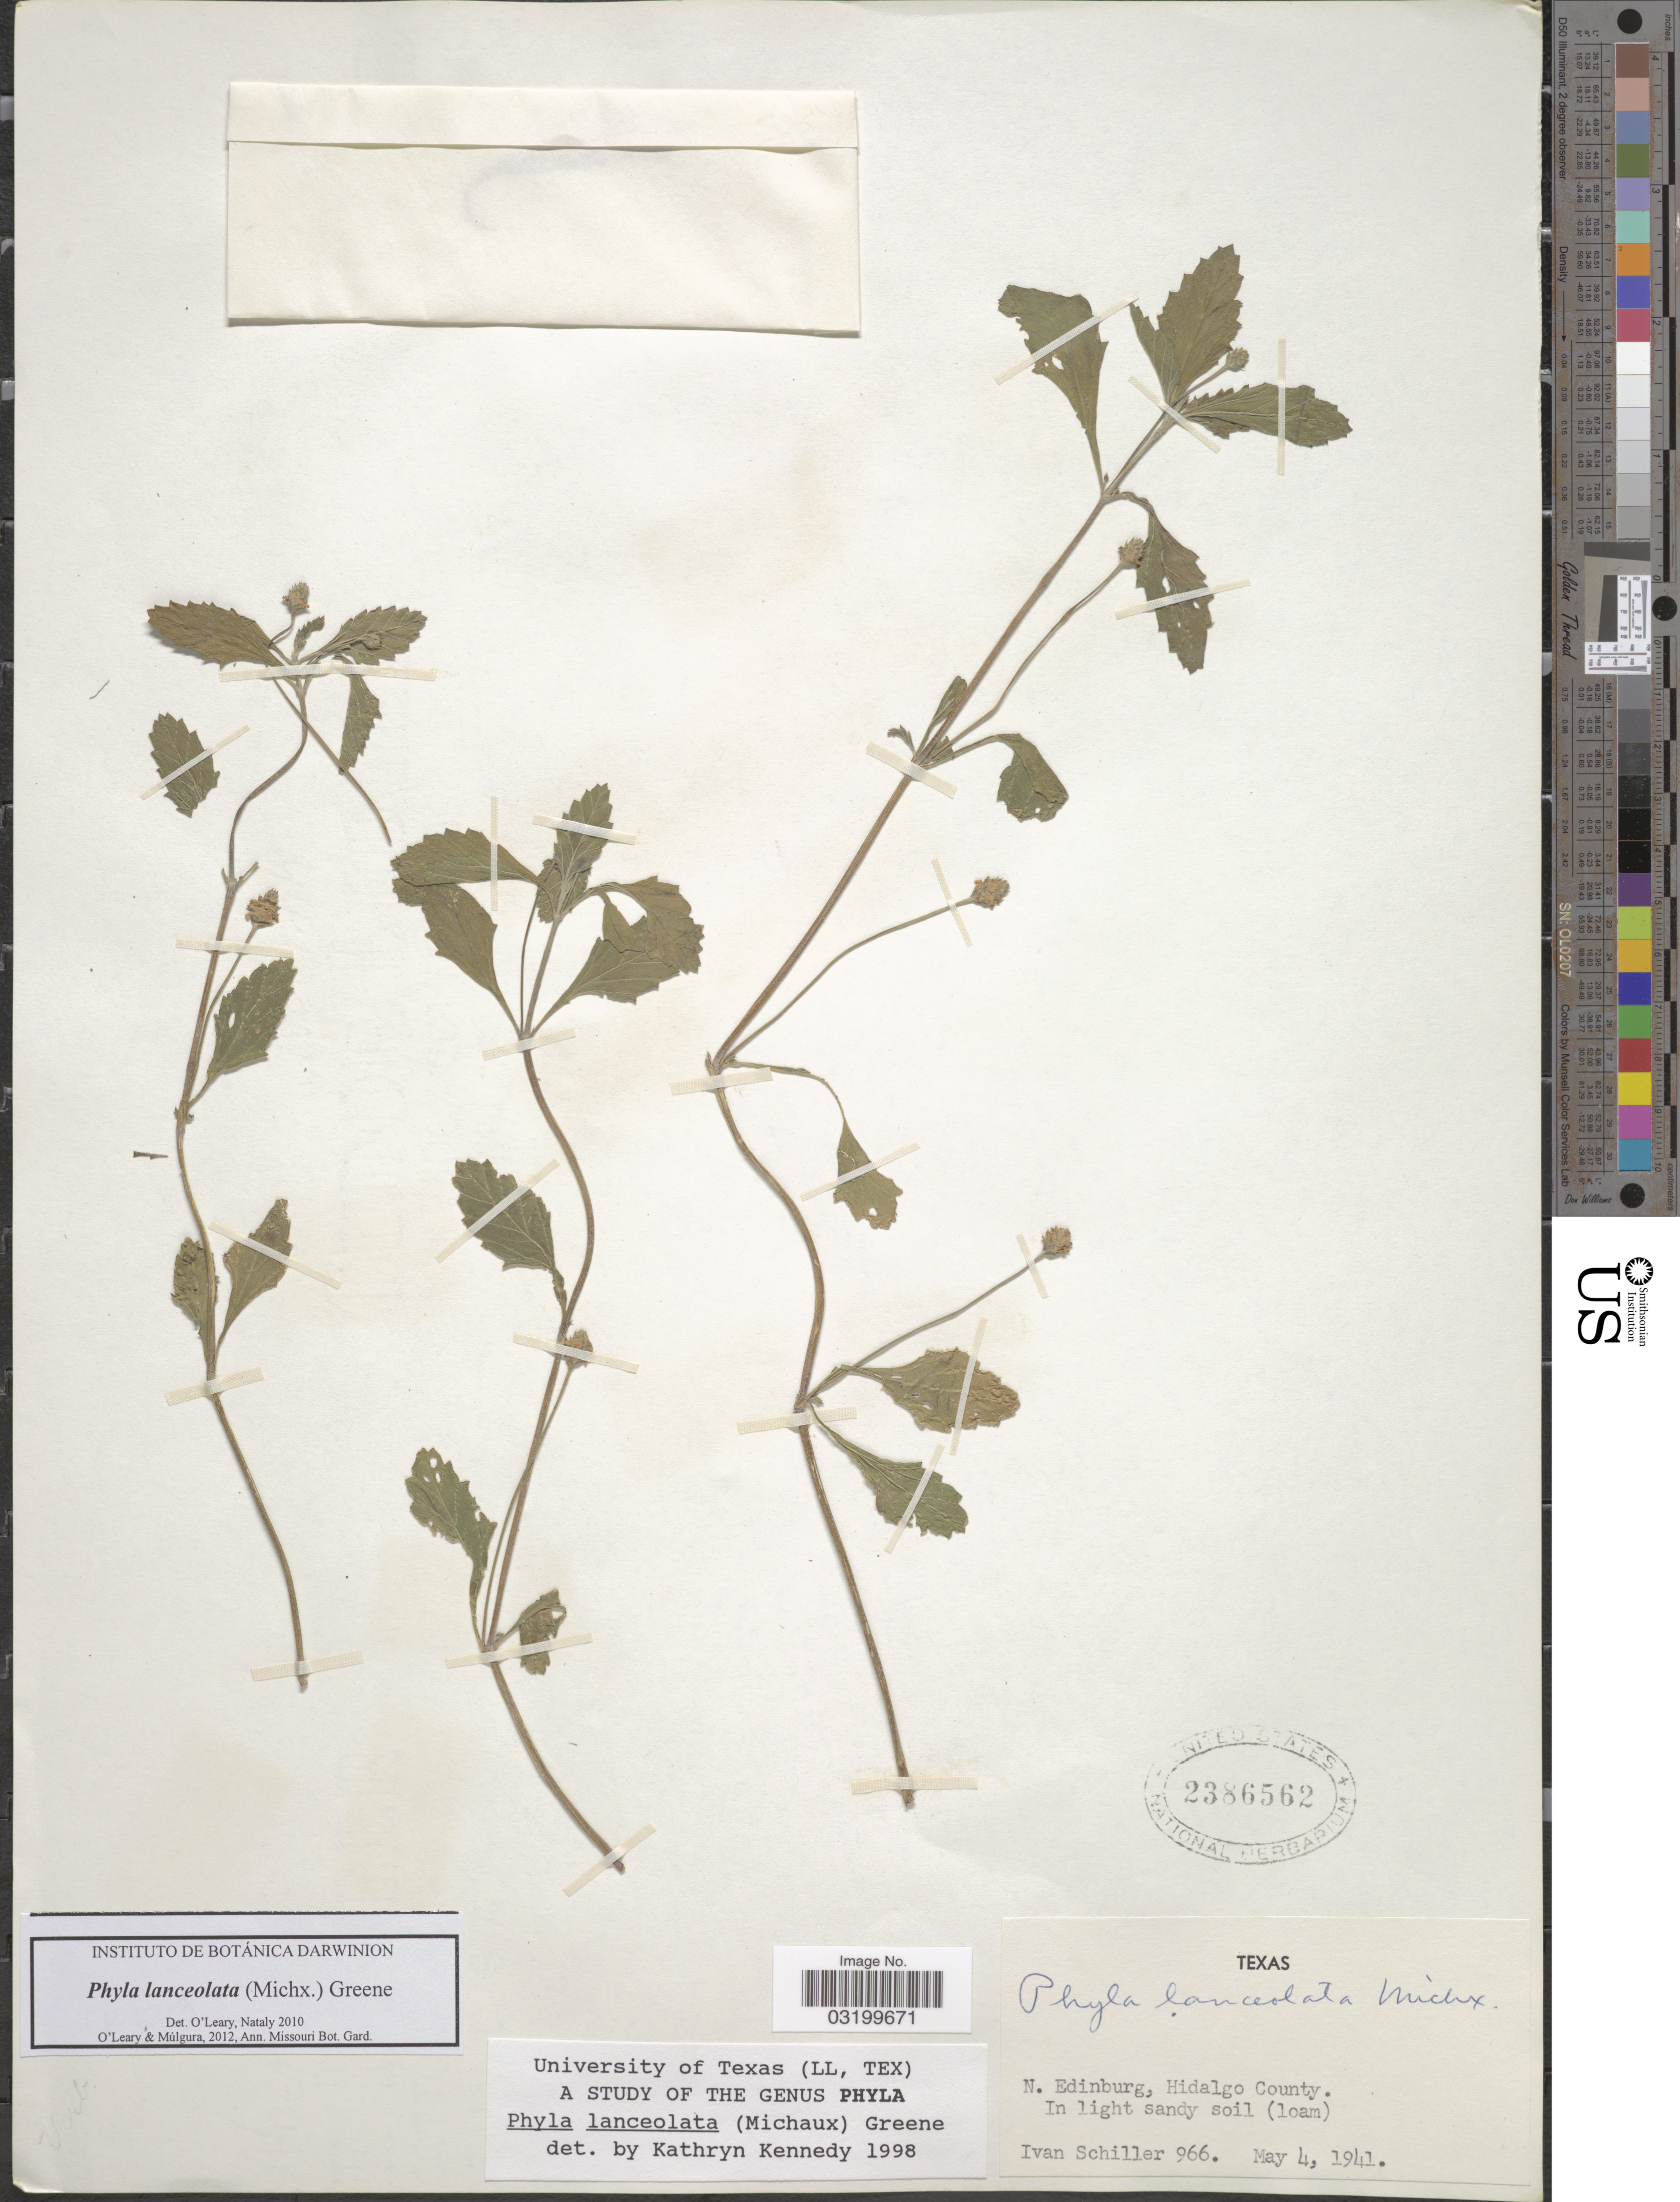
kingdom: Plantae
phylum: Tracheophyta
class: Magnoliopsida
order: Lamiales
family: Verbenaceae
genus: Phyla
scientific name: Phyla lanceolata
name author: (Michx.) Greene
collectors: I. Schiller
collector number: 966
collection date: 1941-05-04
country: United States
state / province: Texas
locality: N. Edinburg, Hidalgo County.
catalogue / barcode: US 2386562